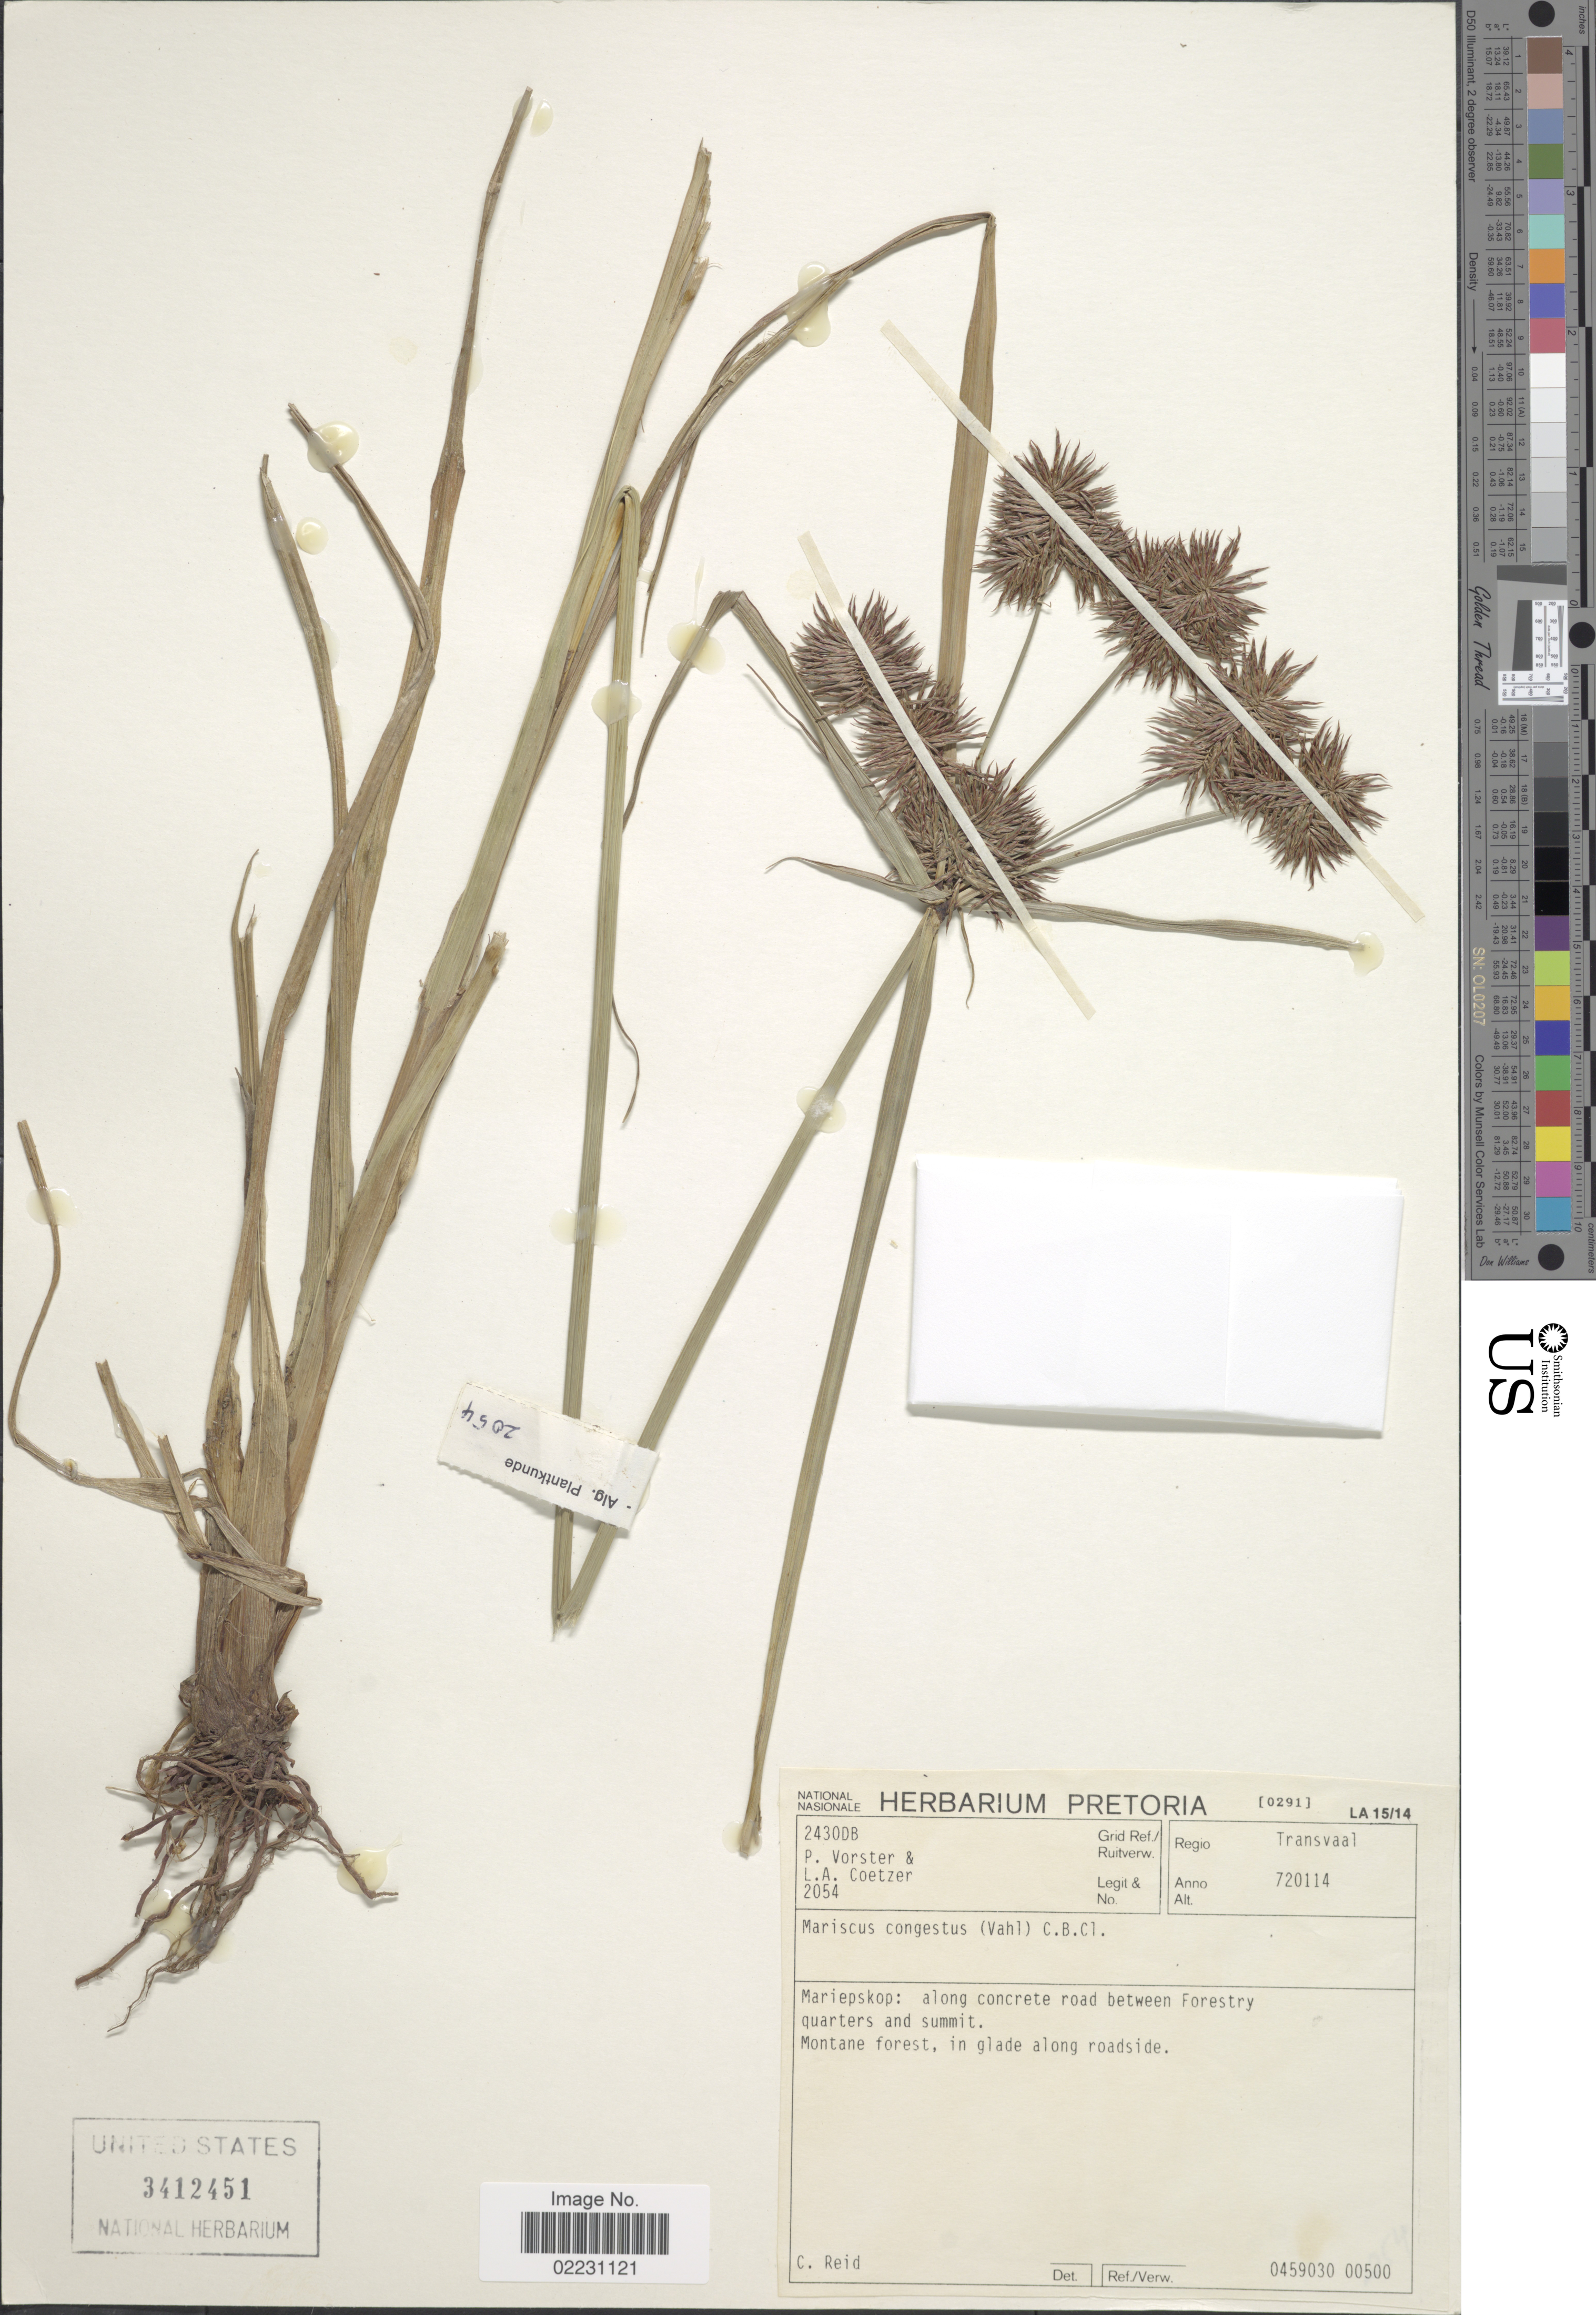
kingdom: Plantae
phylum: Tracheophyta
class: Liliopsida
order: Poales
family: Cyperaceae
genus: Cyperus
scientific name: Cyperus congestus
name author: Vahl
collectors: P. Vorster & L. Coetzer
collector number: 2054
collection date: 1972-01-14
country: South Africa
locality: Regio Transvaal. Marieskop: along concrete road between Forestry quarters and summit. Montane forest, in glade along roadside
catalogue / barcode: US 3412451